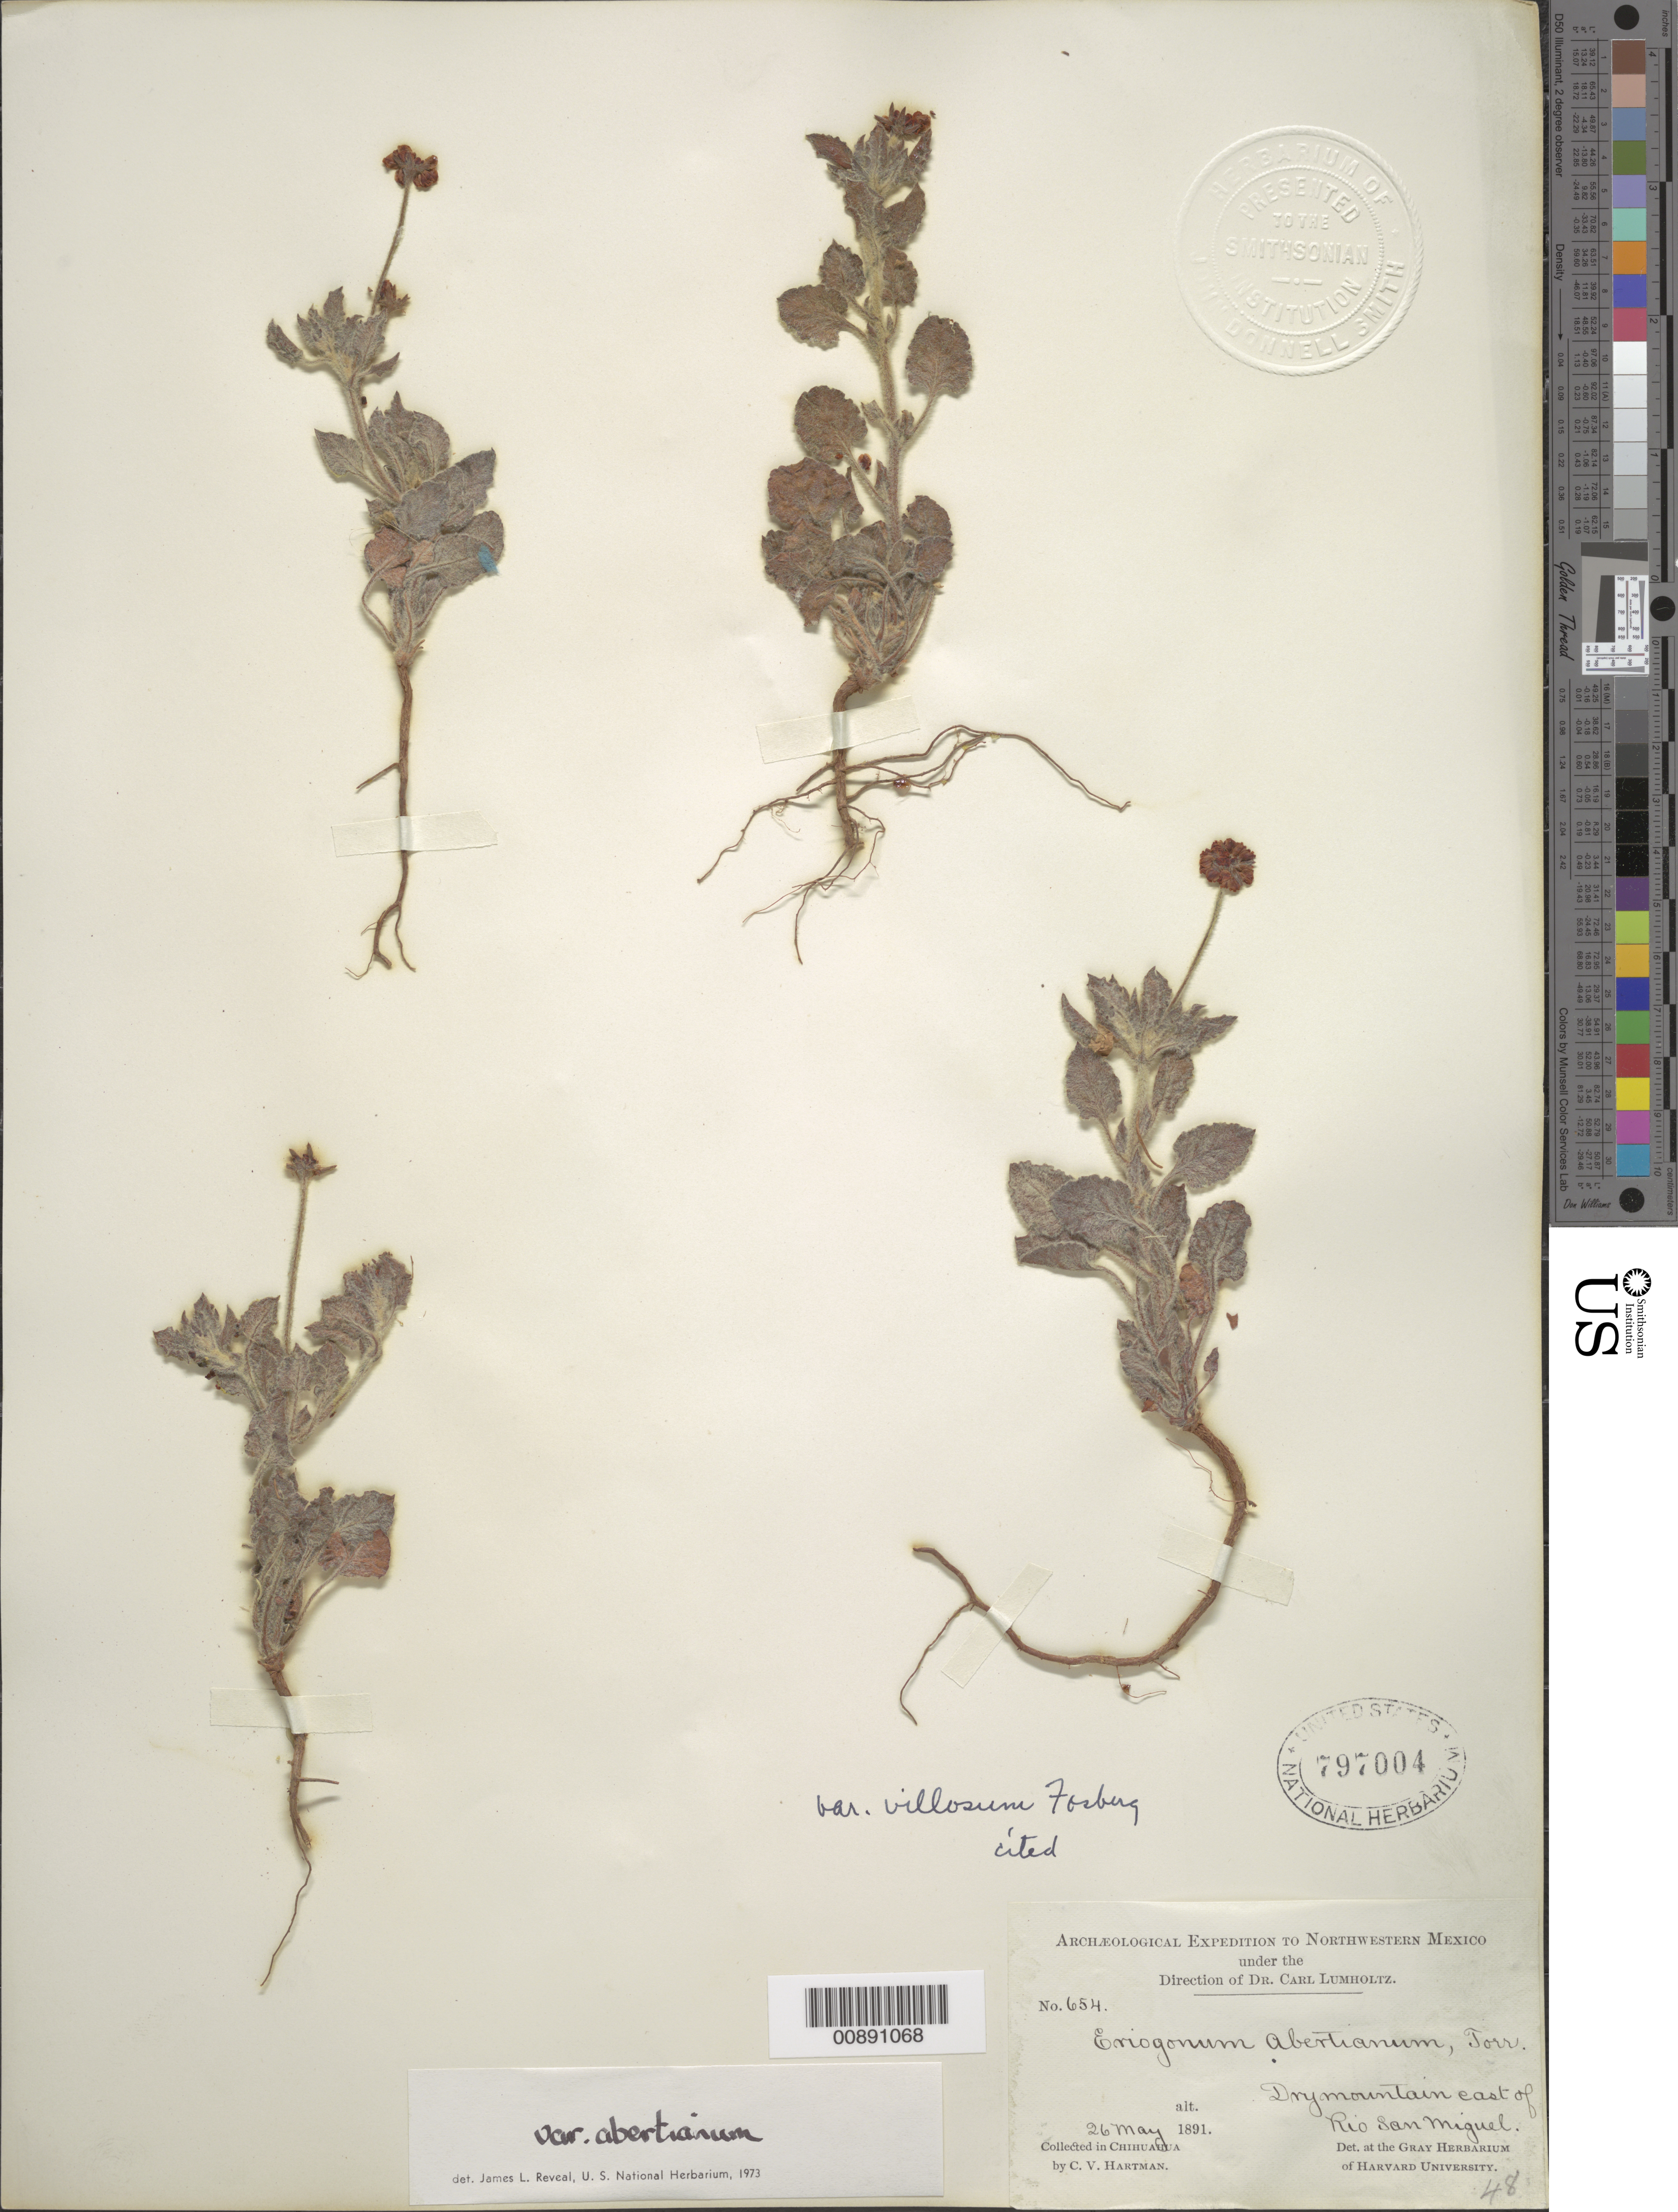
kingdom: Plantae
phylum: Tracheophyta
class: Magnoliopsida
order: Caryophyllales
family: Polygonaceae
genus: Eriogonum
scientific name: Eriogonum abertianum var. abertianum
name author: Torr.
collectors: C. V. Hartman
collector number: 654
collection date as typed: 26 May 1891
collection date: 1891-05-26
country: Mexico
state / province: Chihuahua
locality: East of Río San Miguel, Chihuahua.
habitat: Dry mountains.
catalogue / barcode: US 797004